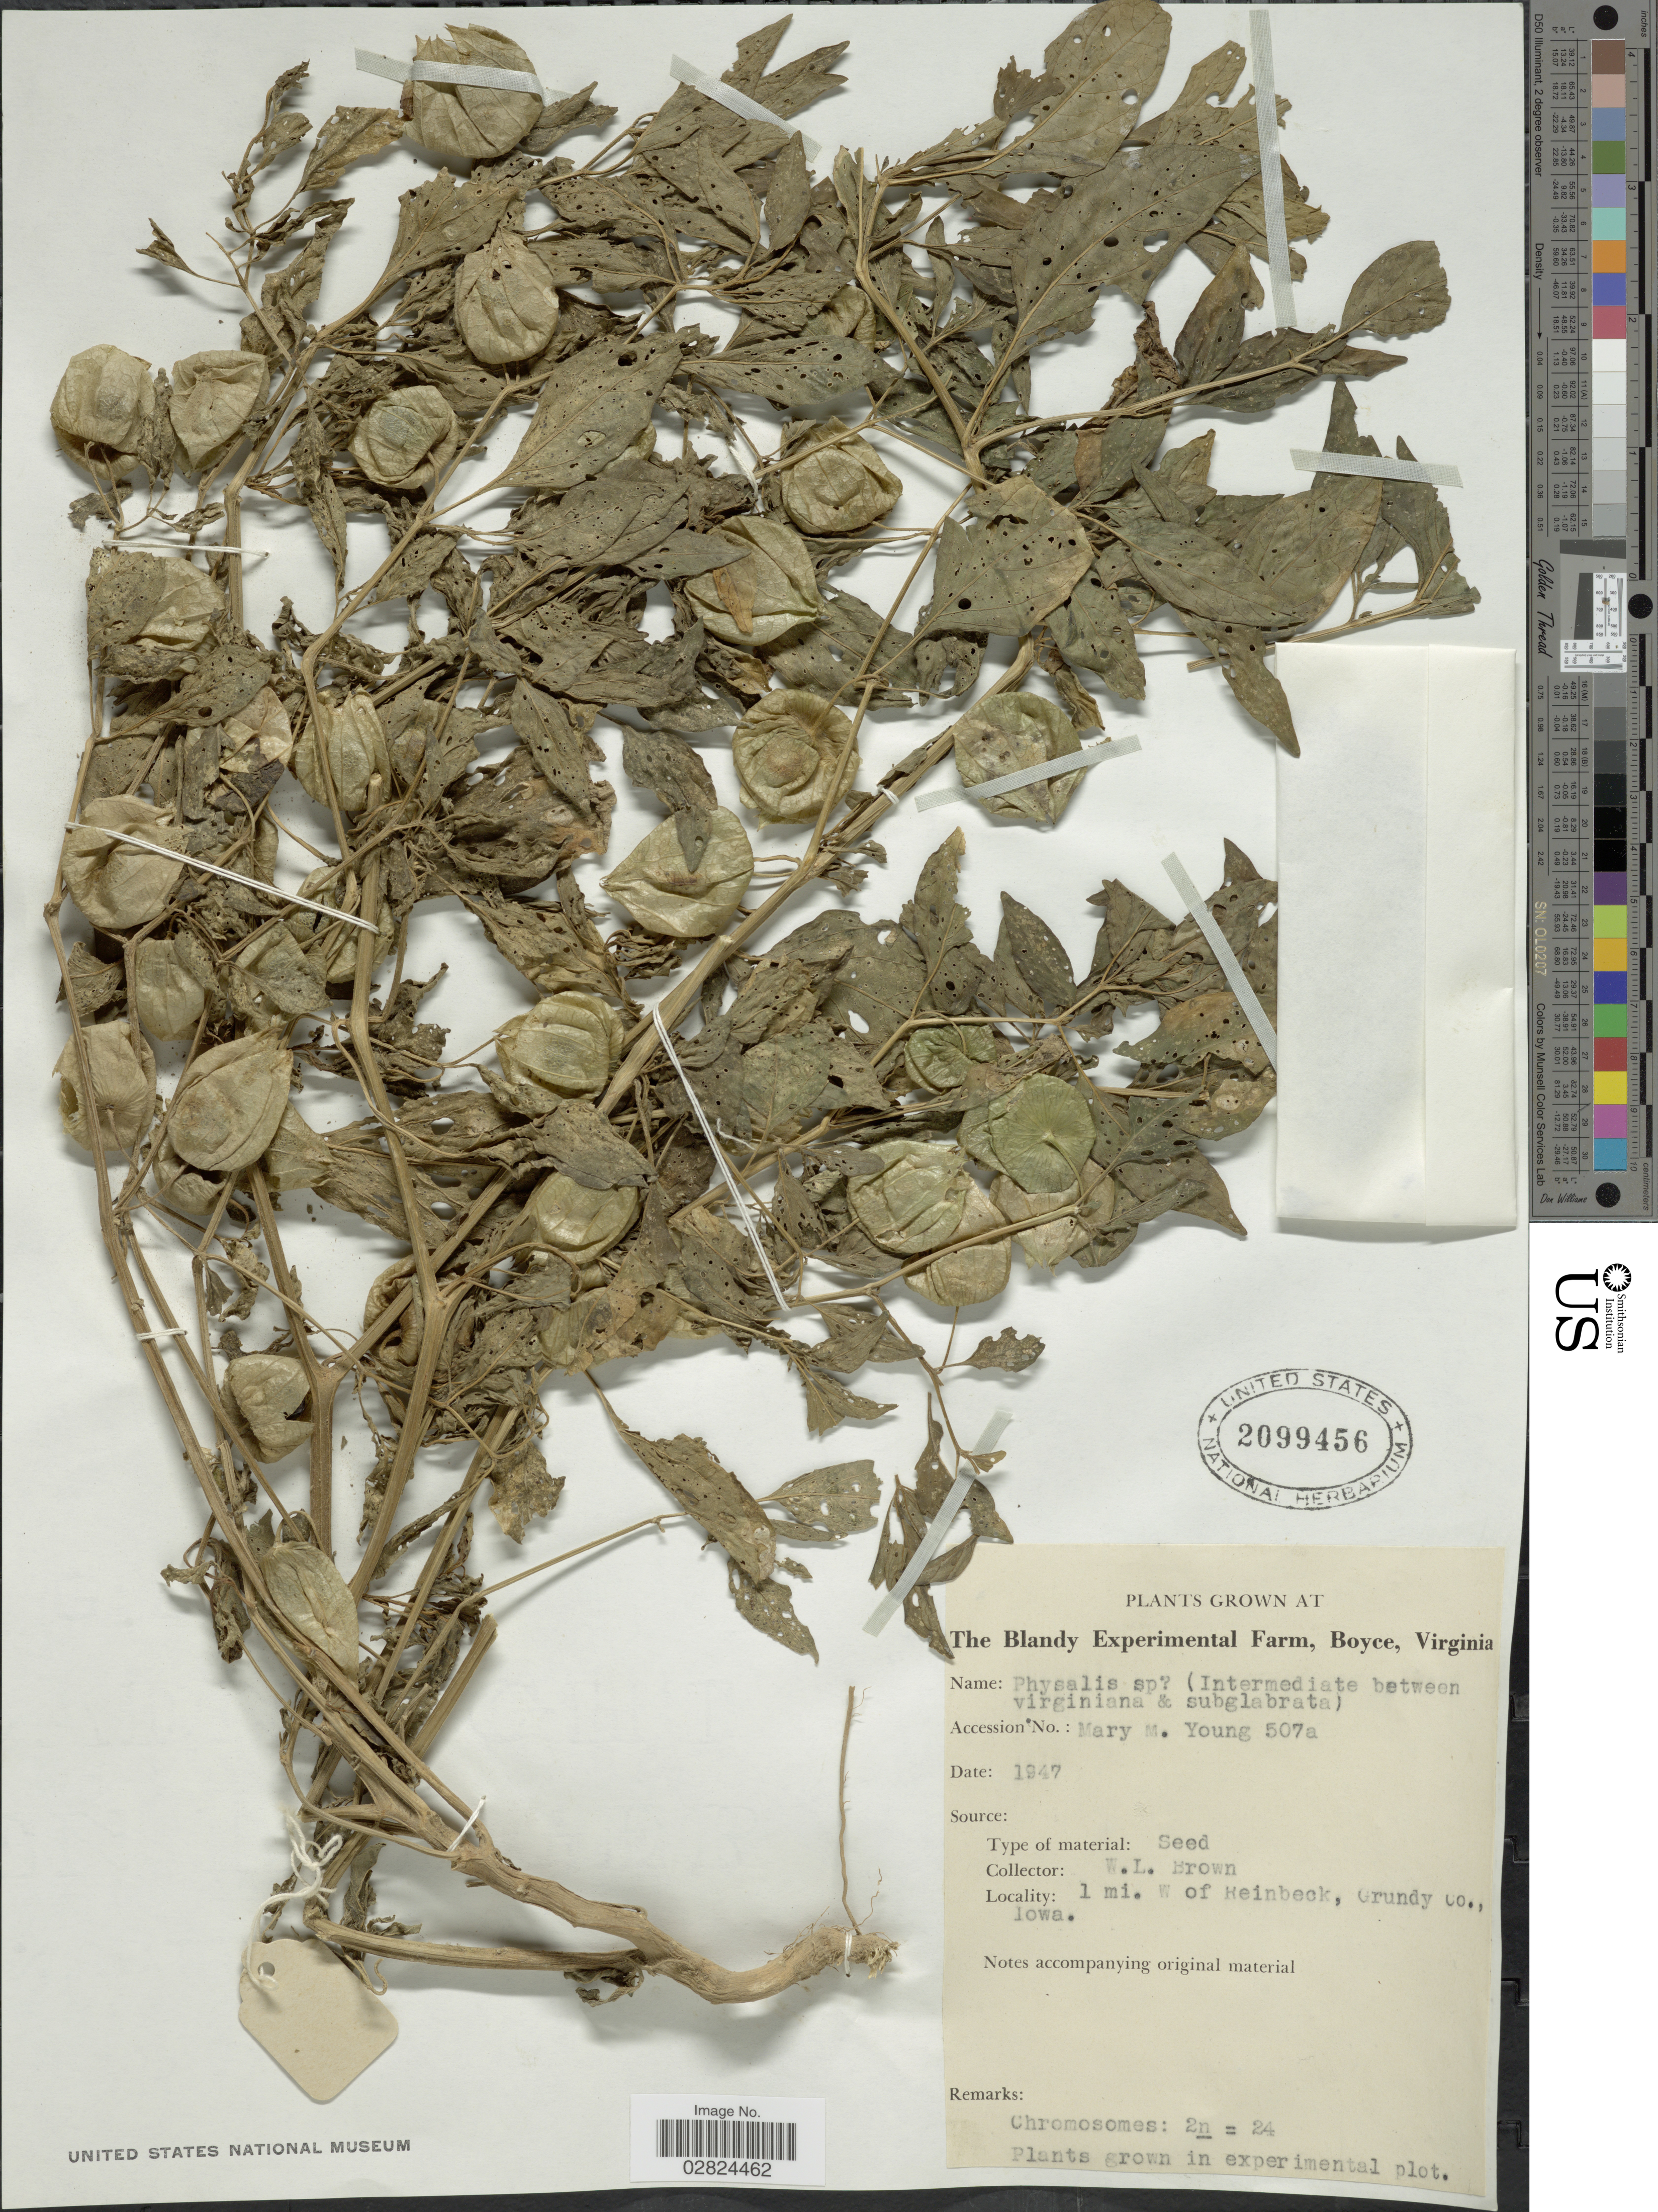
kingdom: Plantae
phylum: Tracheophyta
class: Magnoliopsida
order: Solanales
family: Solanaceae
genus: Physalis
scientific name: Physalis sp.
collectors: M. Young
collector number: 507a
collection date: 1947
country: United States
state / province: Virginia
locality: The Blandy Experimental Farm, Boyce.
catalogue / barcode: US 2099456